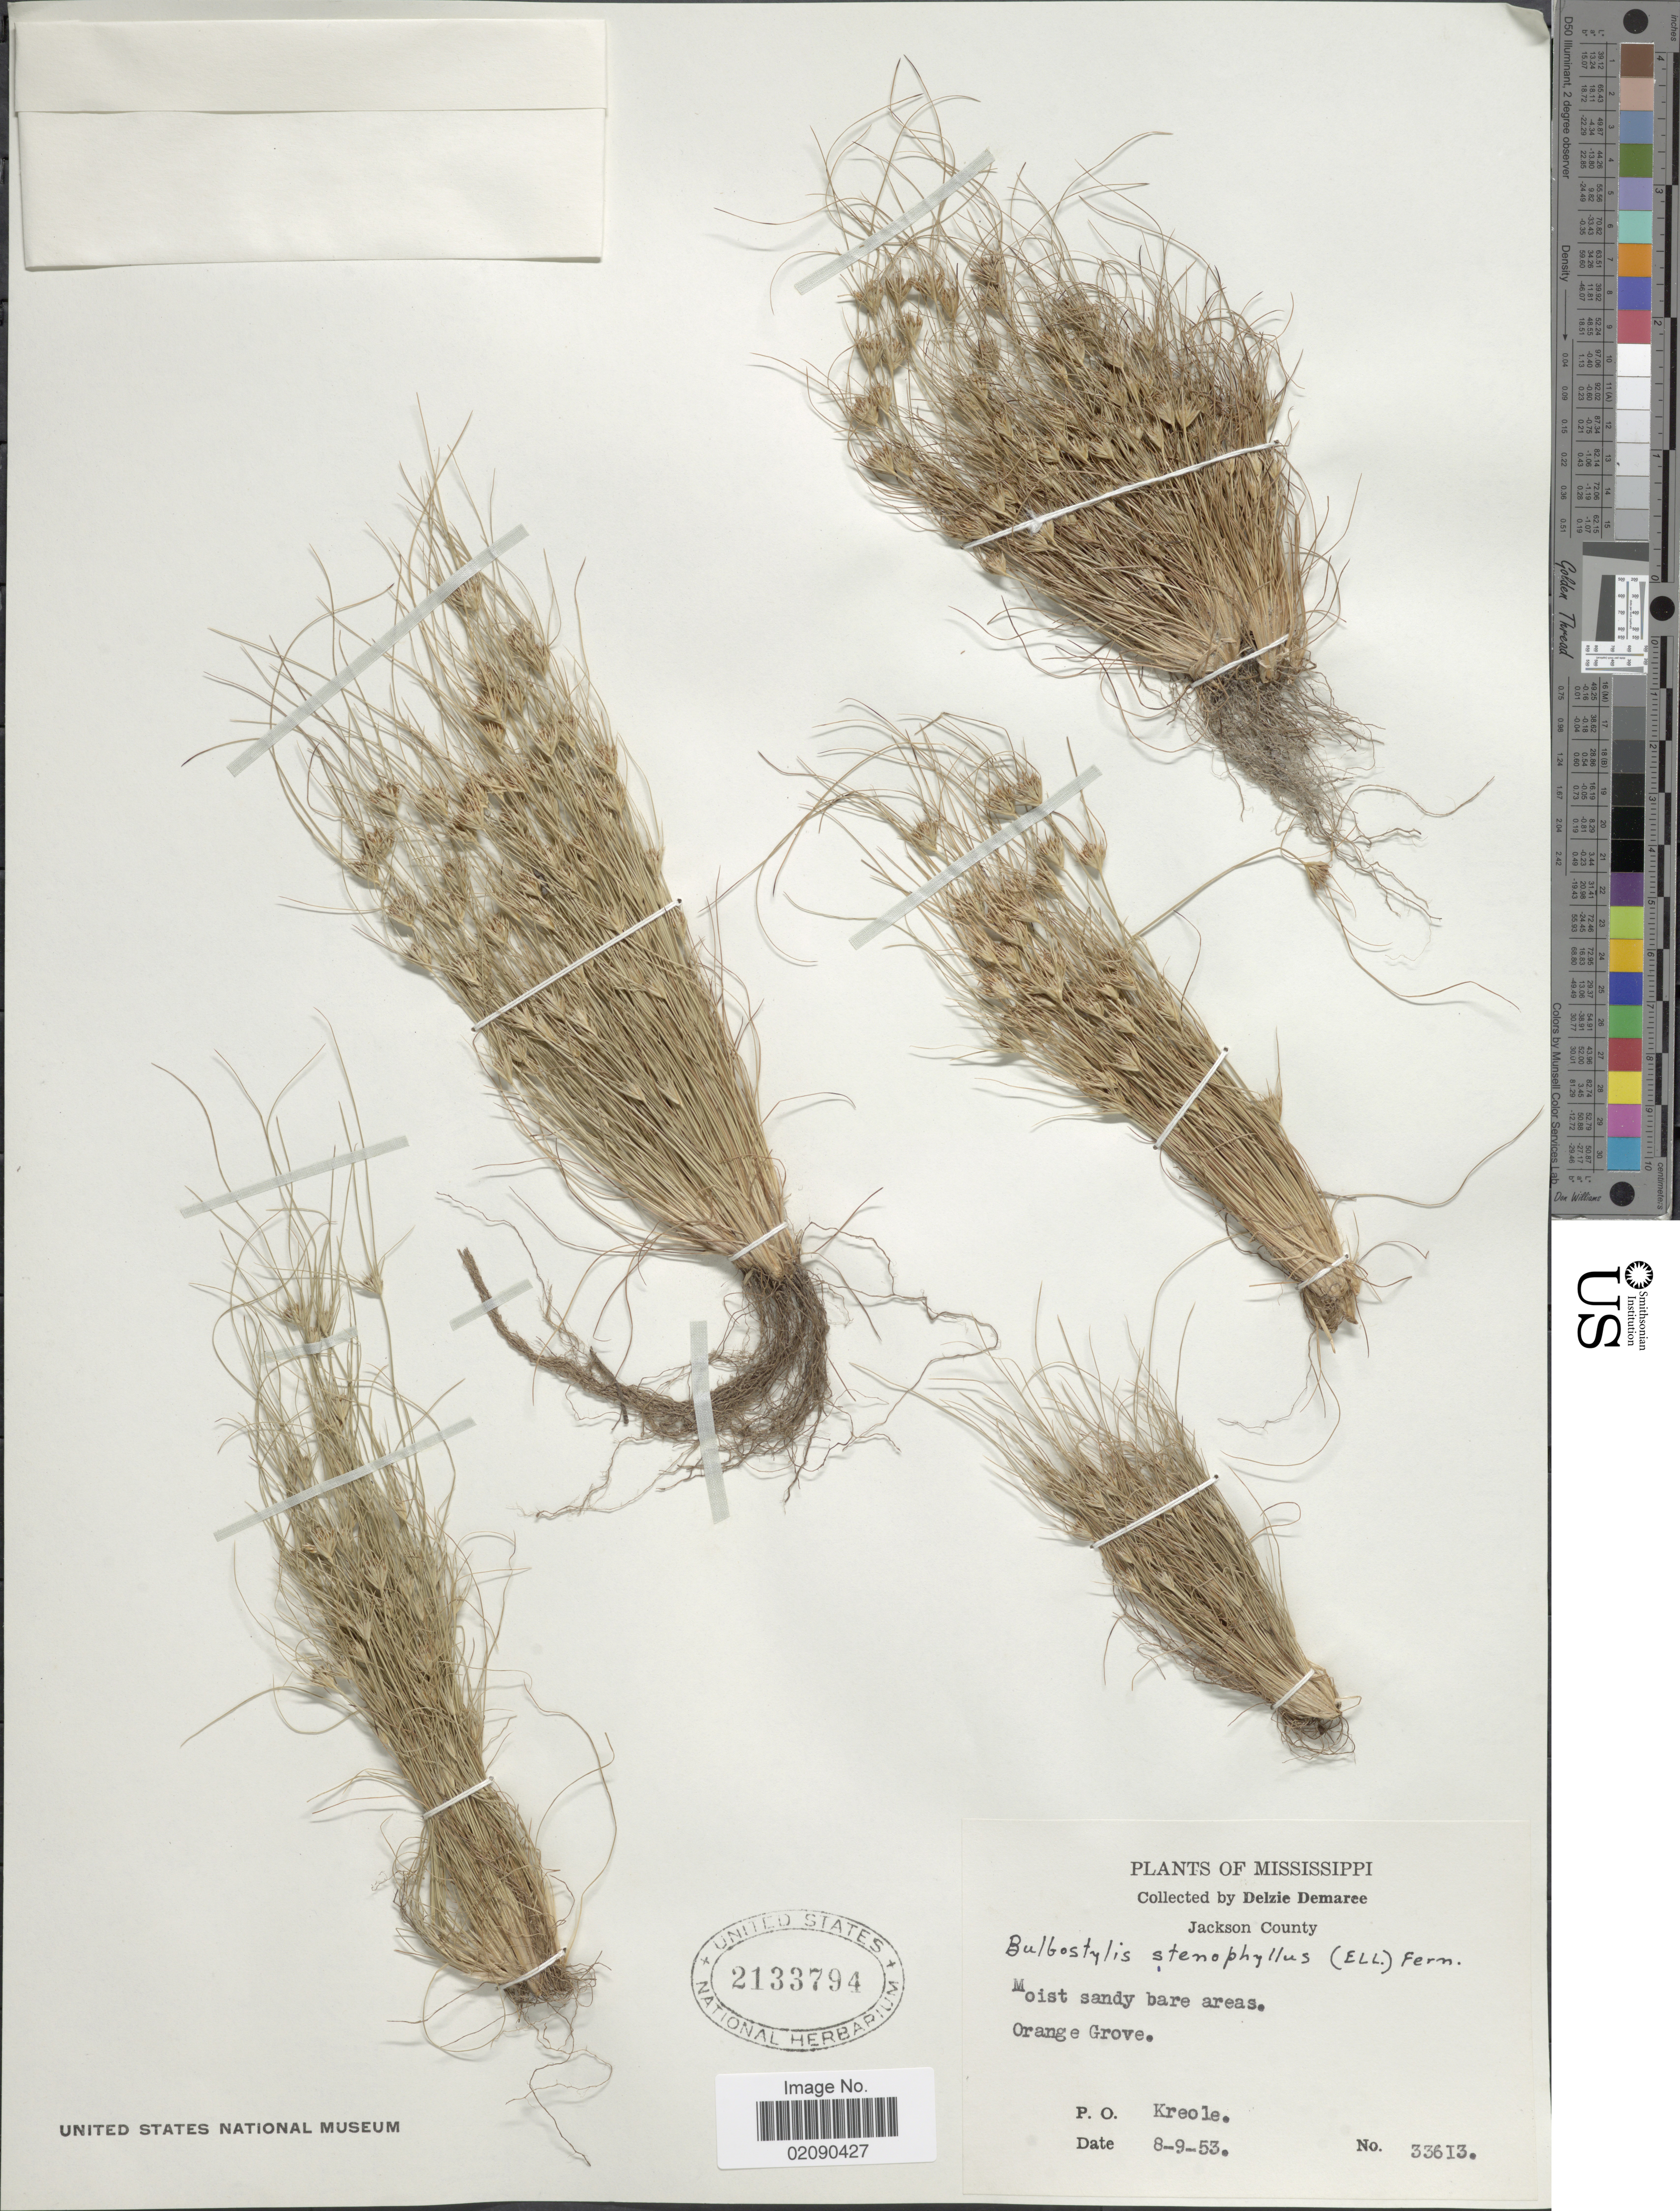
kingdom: Plantae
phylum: Tracheophyta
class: Liliopsida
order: Poales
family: Cyperaceae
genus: Bulbostylis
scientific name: Bulbostylis stenophylla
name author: (Elliott) C.B. Clarke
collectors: D. Demaree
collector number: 33613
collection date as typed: Transcribed d/m/y: 9/8/53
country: United States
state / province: Mississippi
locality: Jackson County, Moist sandy bare areas, Orange Grove, P.O. Kreole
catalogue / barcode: US 2133794